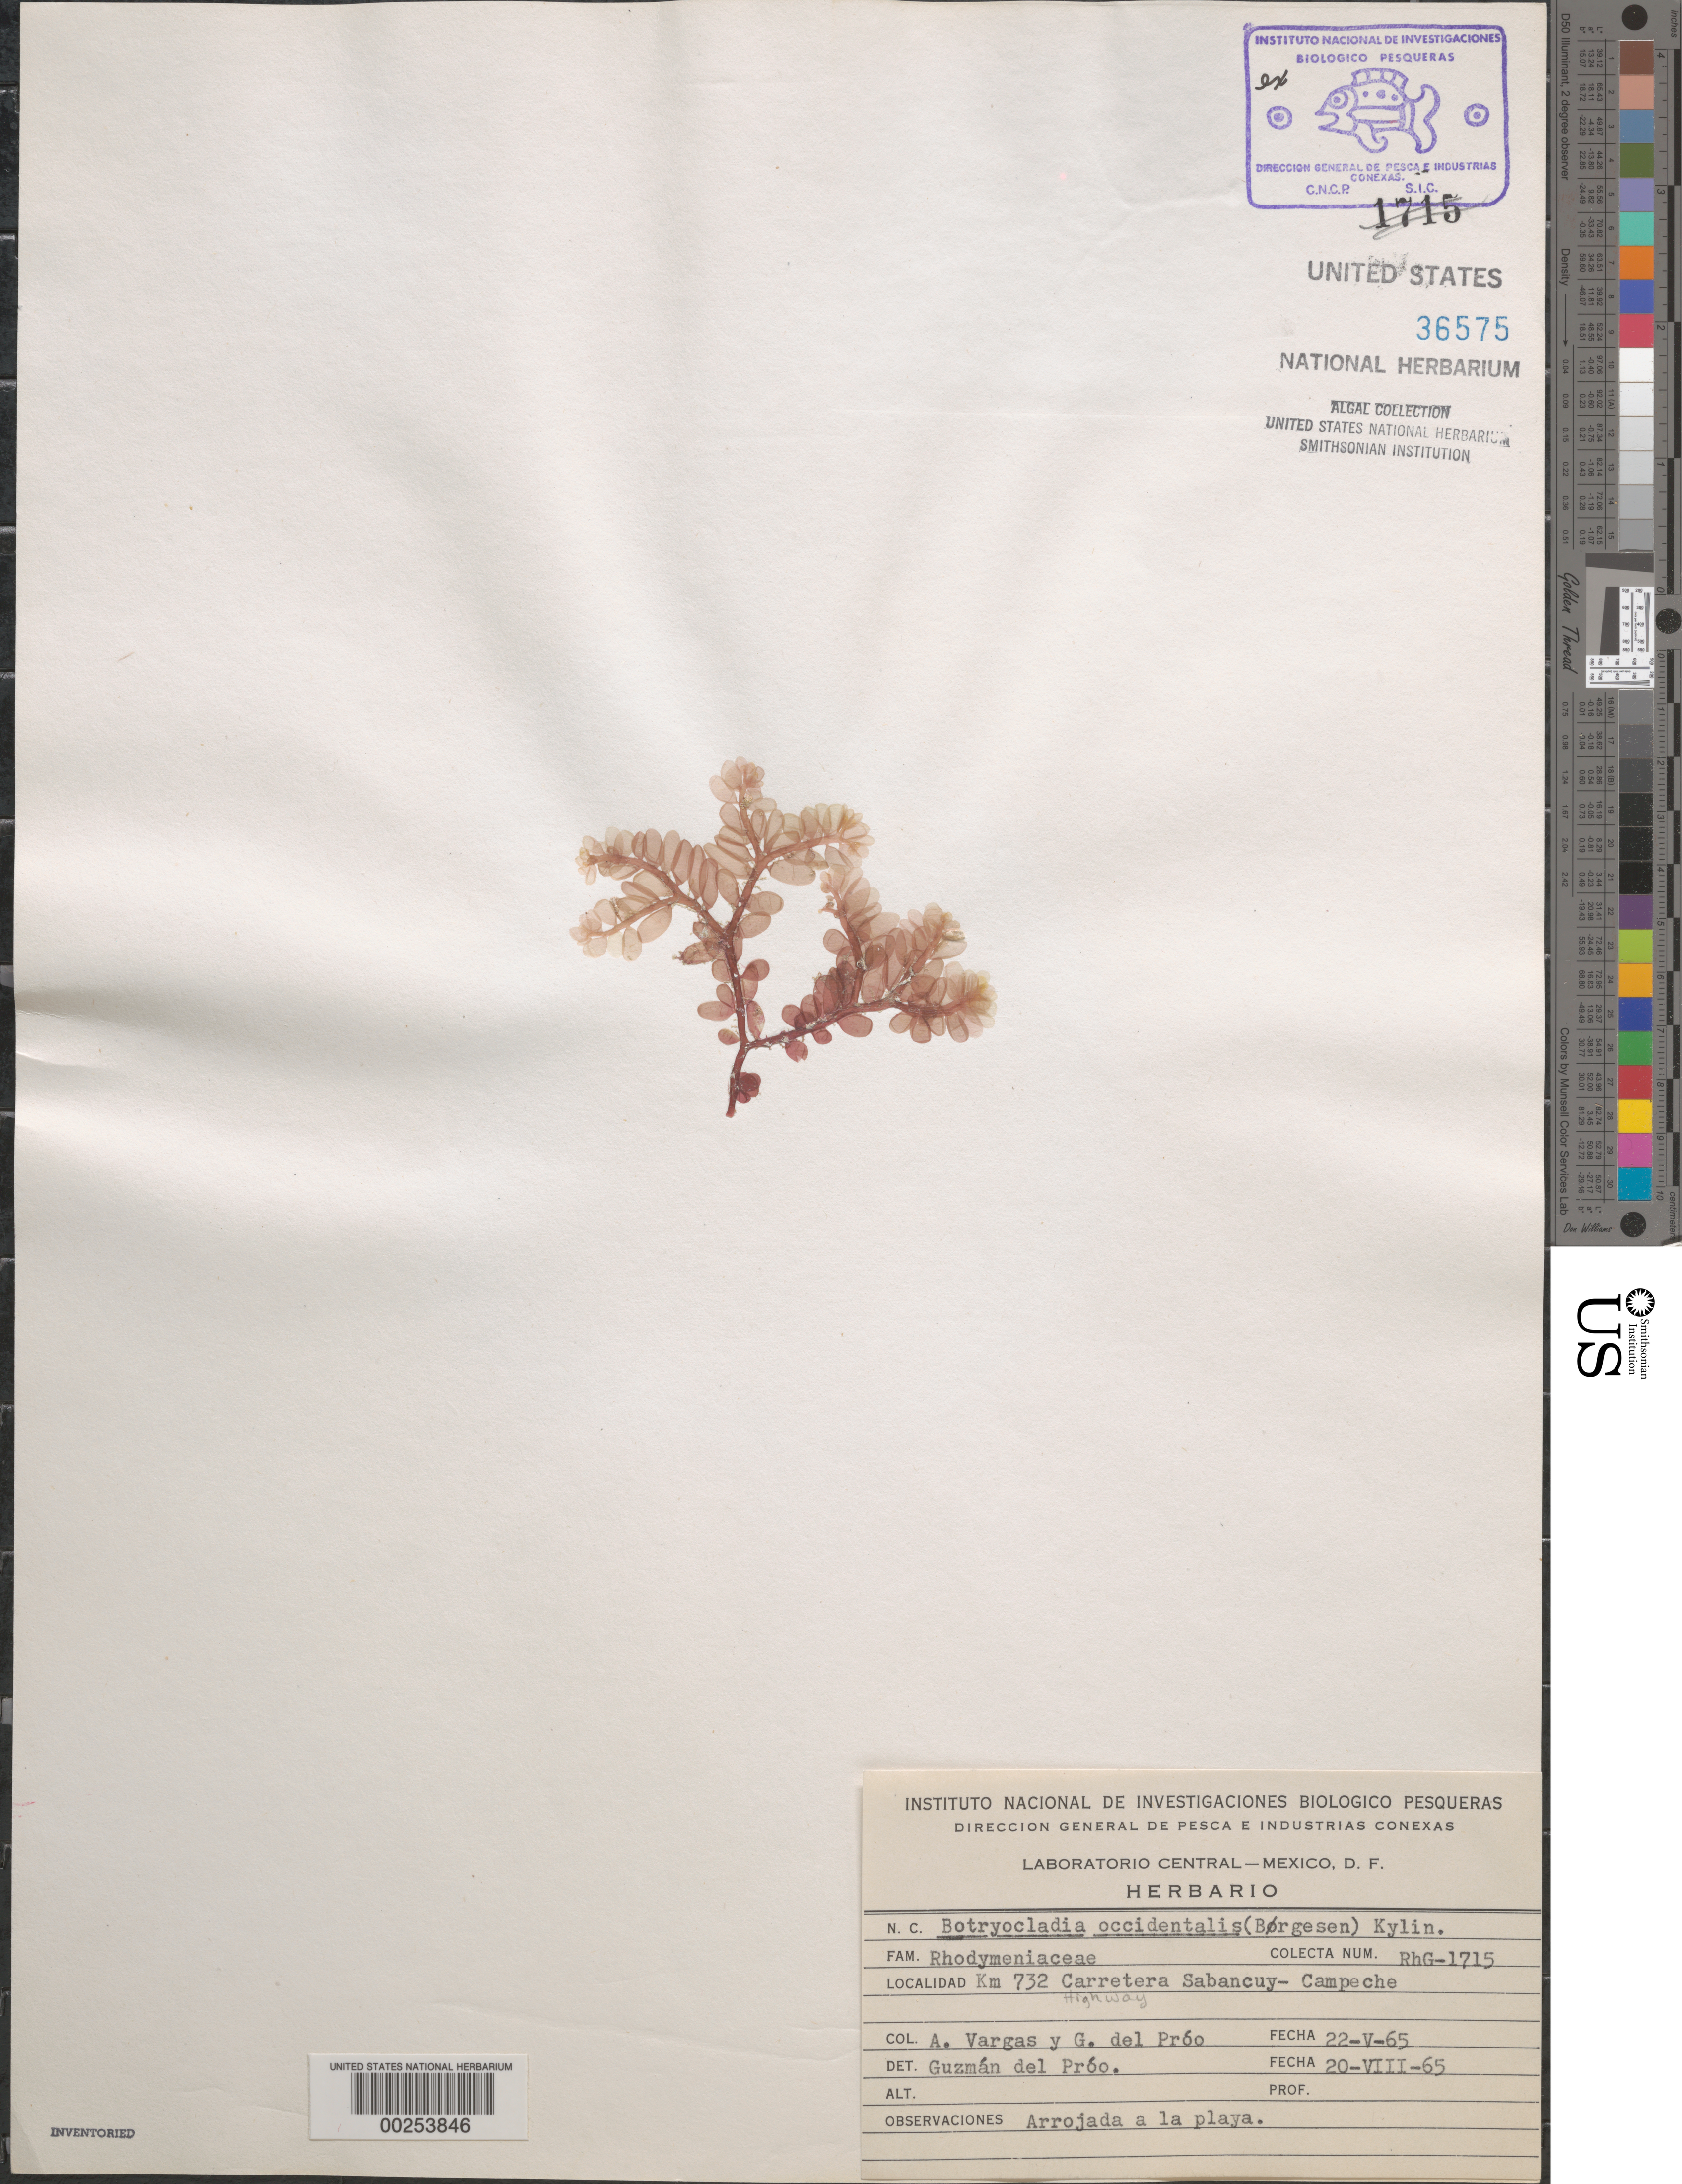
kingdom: Plantae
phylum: Rhodophyta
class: Florideophyceae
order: Rhodymeniales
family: Rhodymeniaceae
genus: Botryocladia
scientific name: Botryocladia occidentalis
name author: (Børgesen) Kylin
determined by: Guzman del Proo, S.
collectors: A. Vargas N. & S. Guzman del Proo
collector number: RHG-1715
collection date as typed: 22 May 1965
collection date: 1965-05-22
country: Mexico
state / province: Campeche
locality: Km 732 Carretera Sabancuy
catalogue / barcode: US 36575